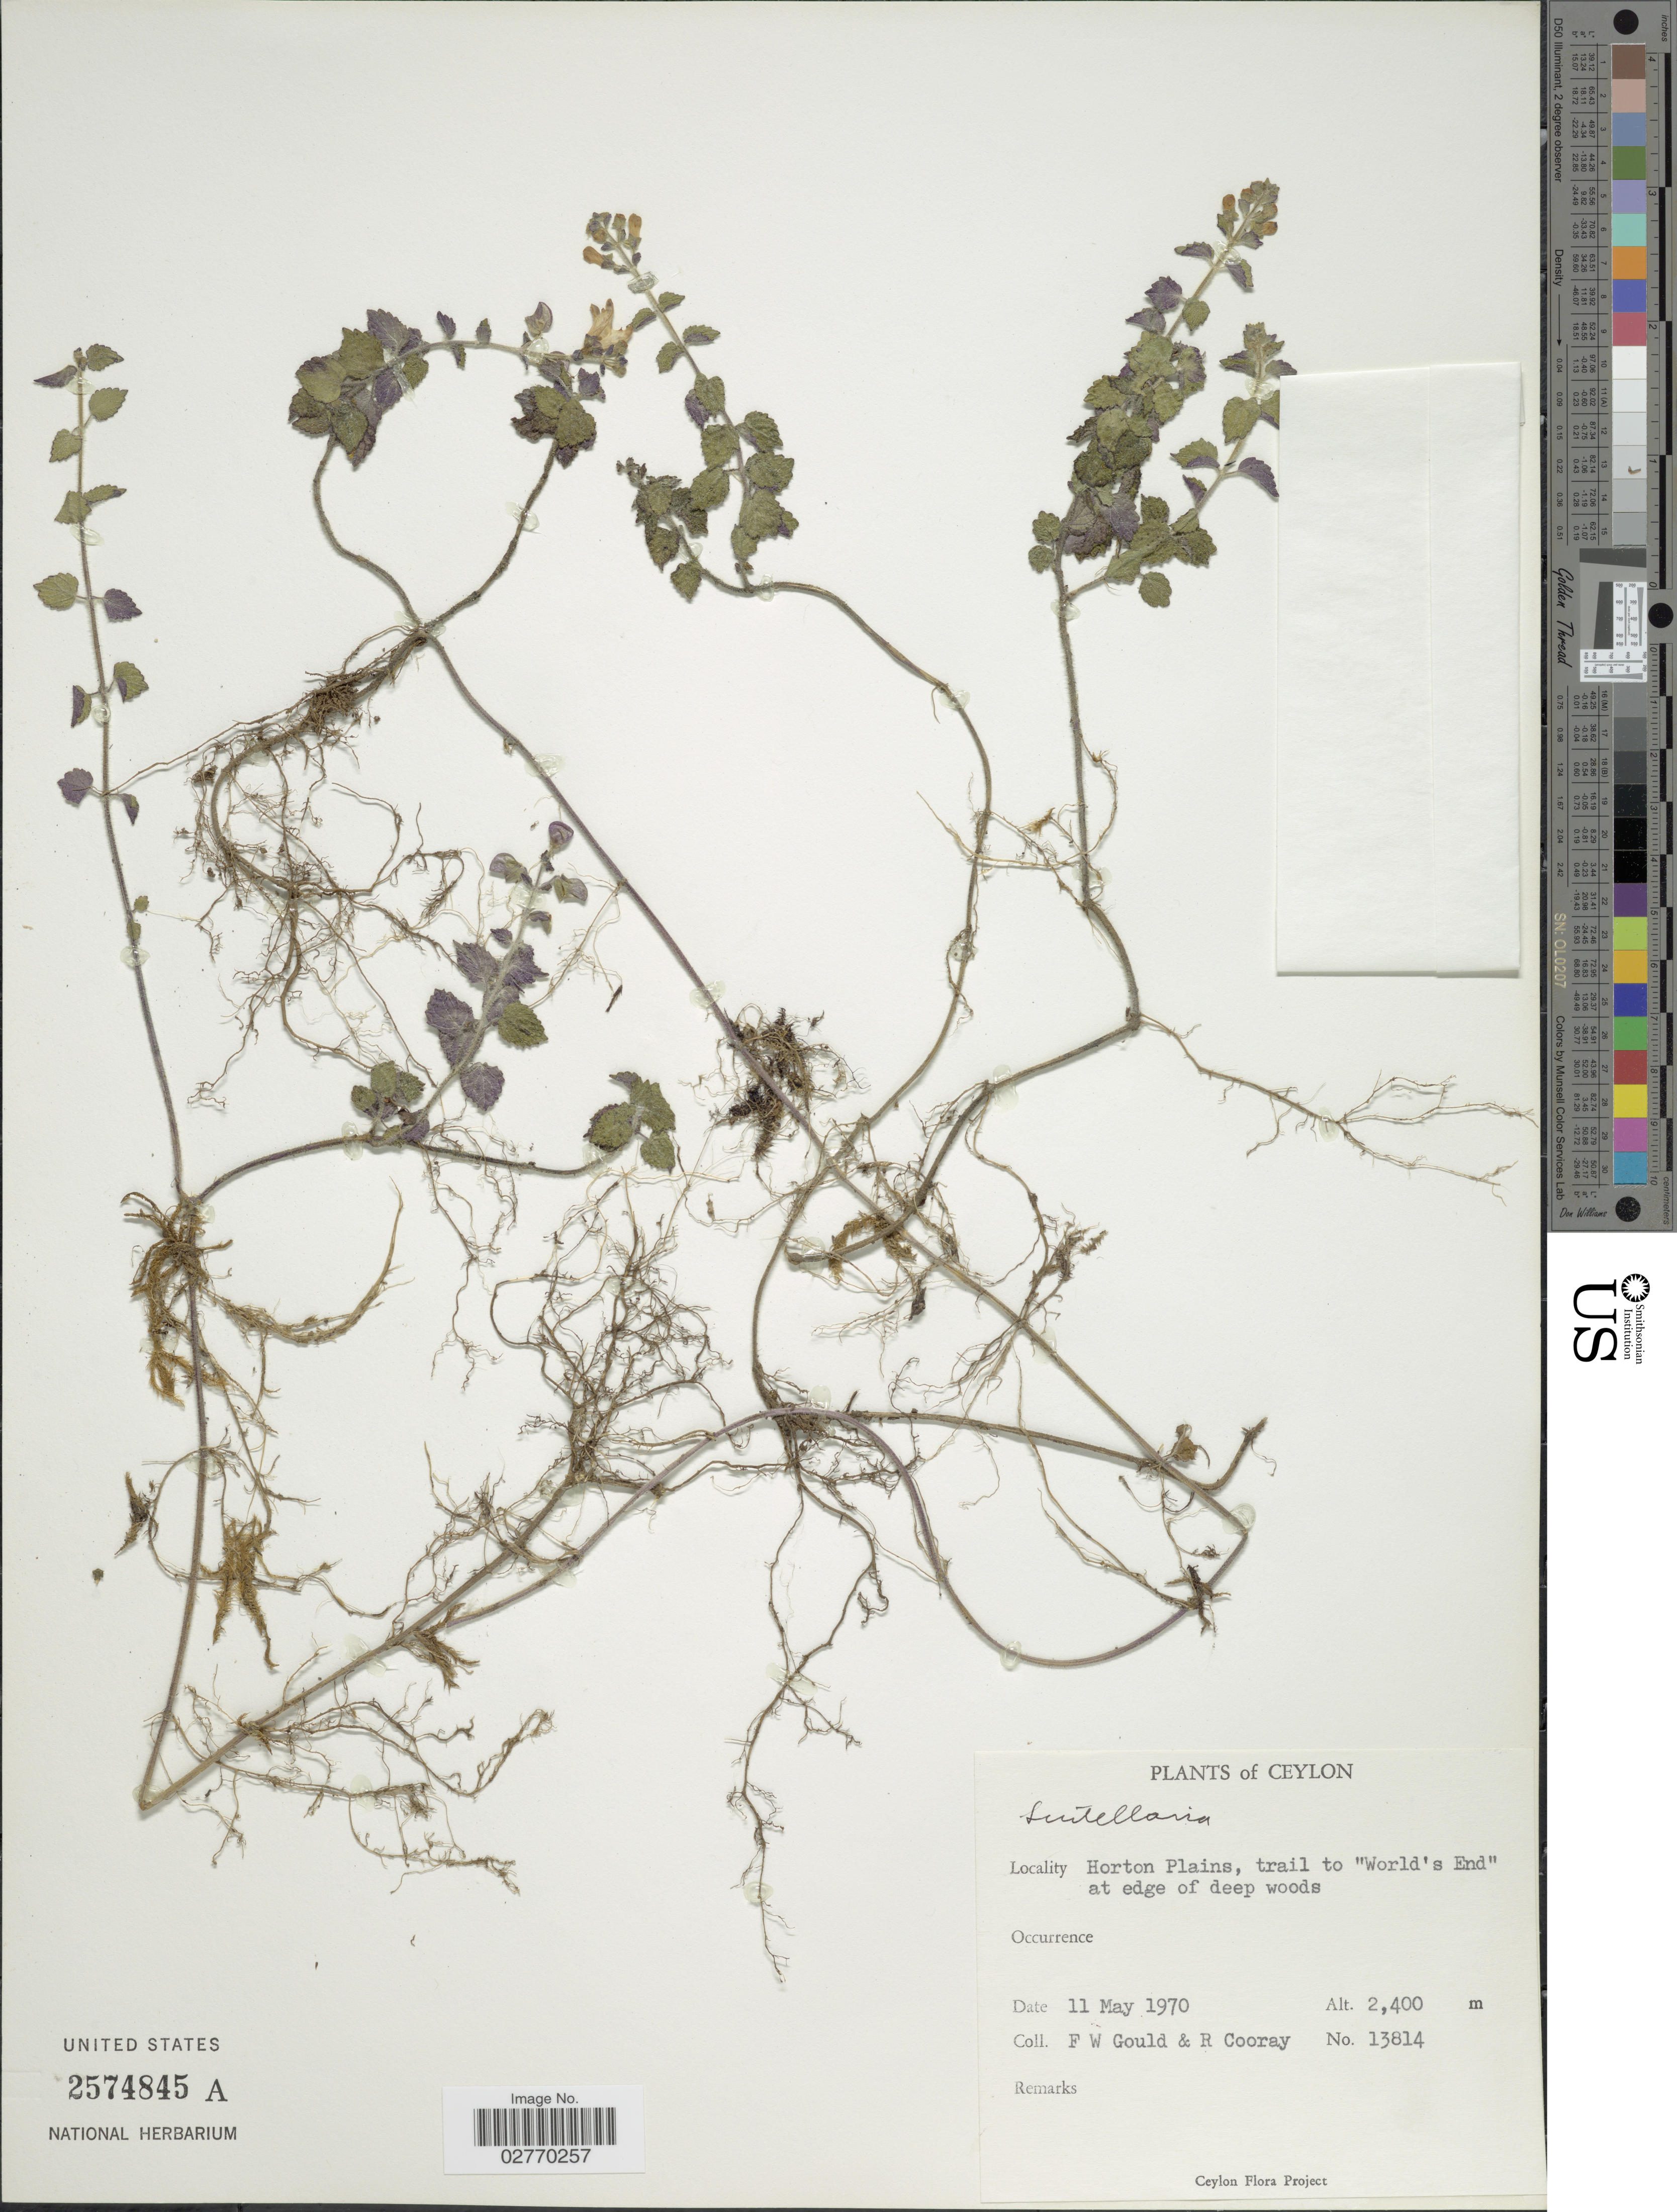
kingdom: Plantae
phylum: Tracheophyta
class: Magnoliopsida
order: Lamiales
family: Lamiaceae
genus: Scutellaria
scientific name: Scutellaria sp.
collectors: F. W. Gould & R. Cooray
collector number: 13814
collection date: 1970-05-11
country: Sri Lanka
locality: Ceylon. Horton Plains, trail to "World's End" at edge of deep woods.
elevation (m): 2400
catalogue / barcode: US 2574845A